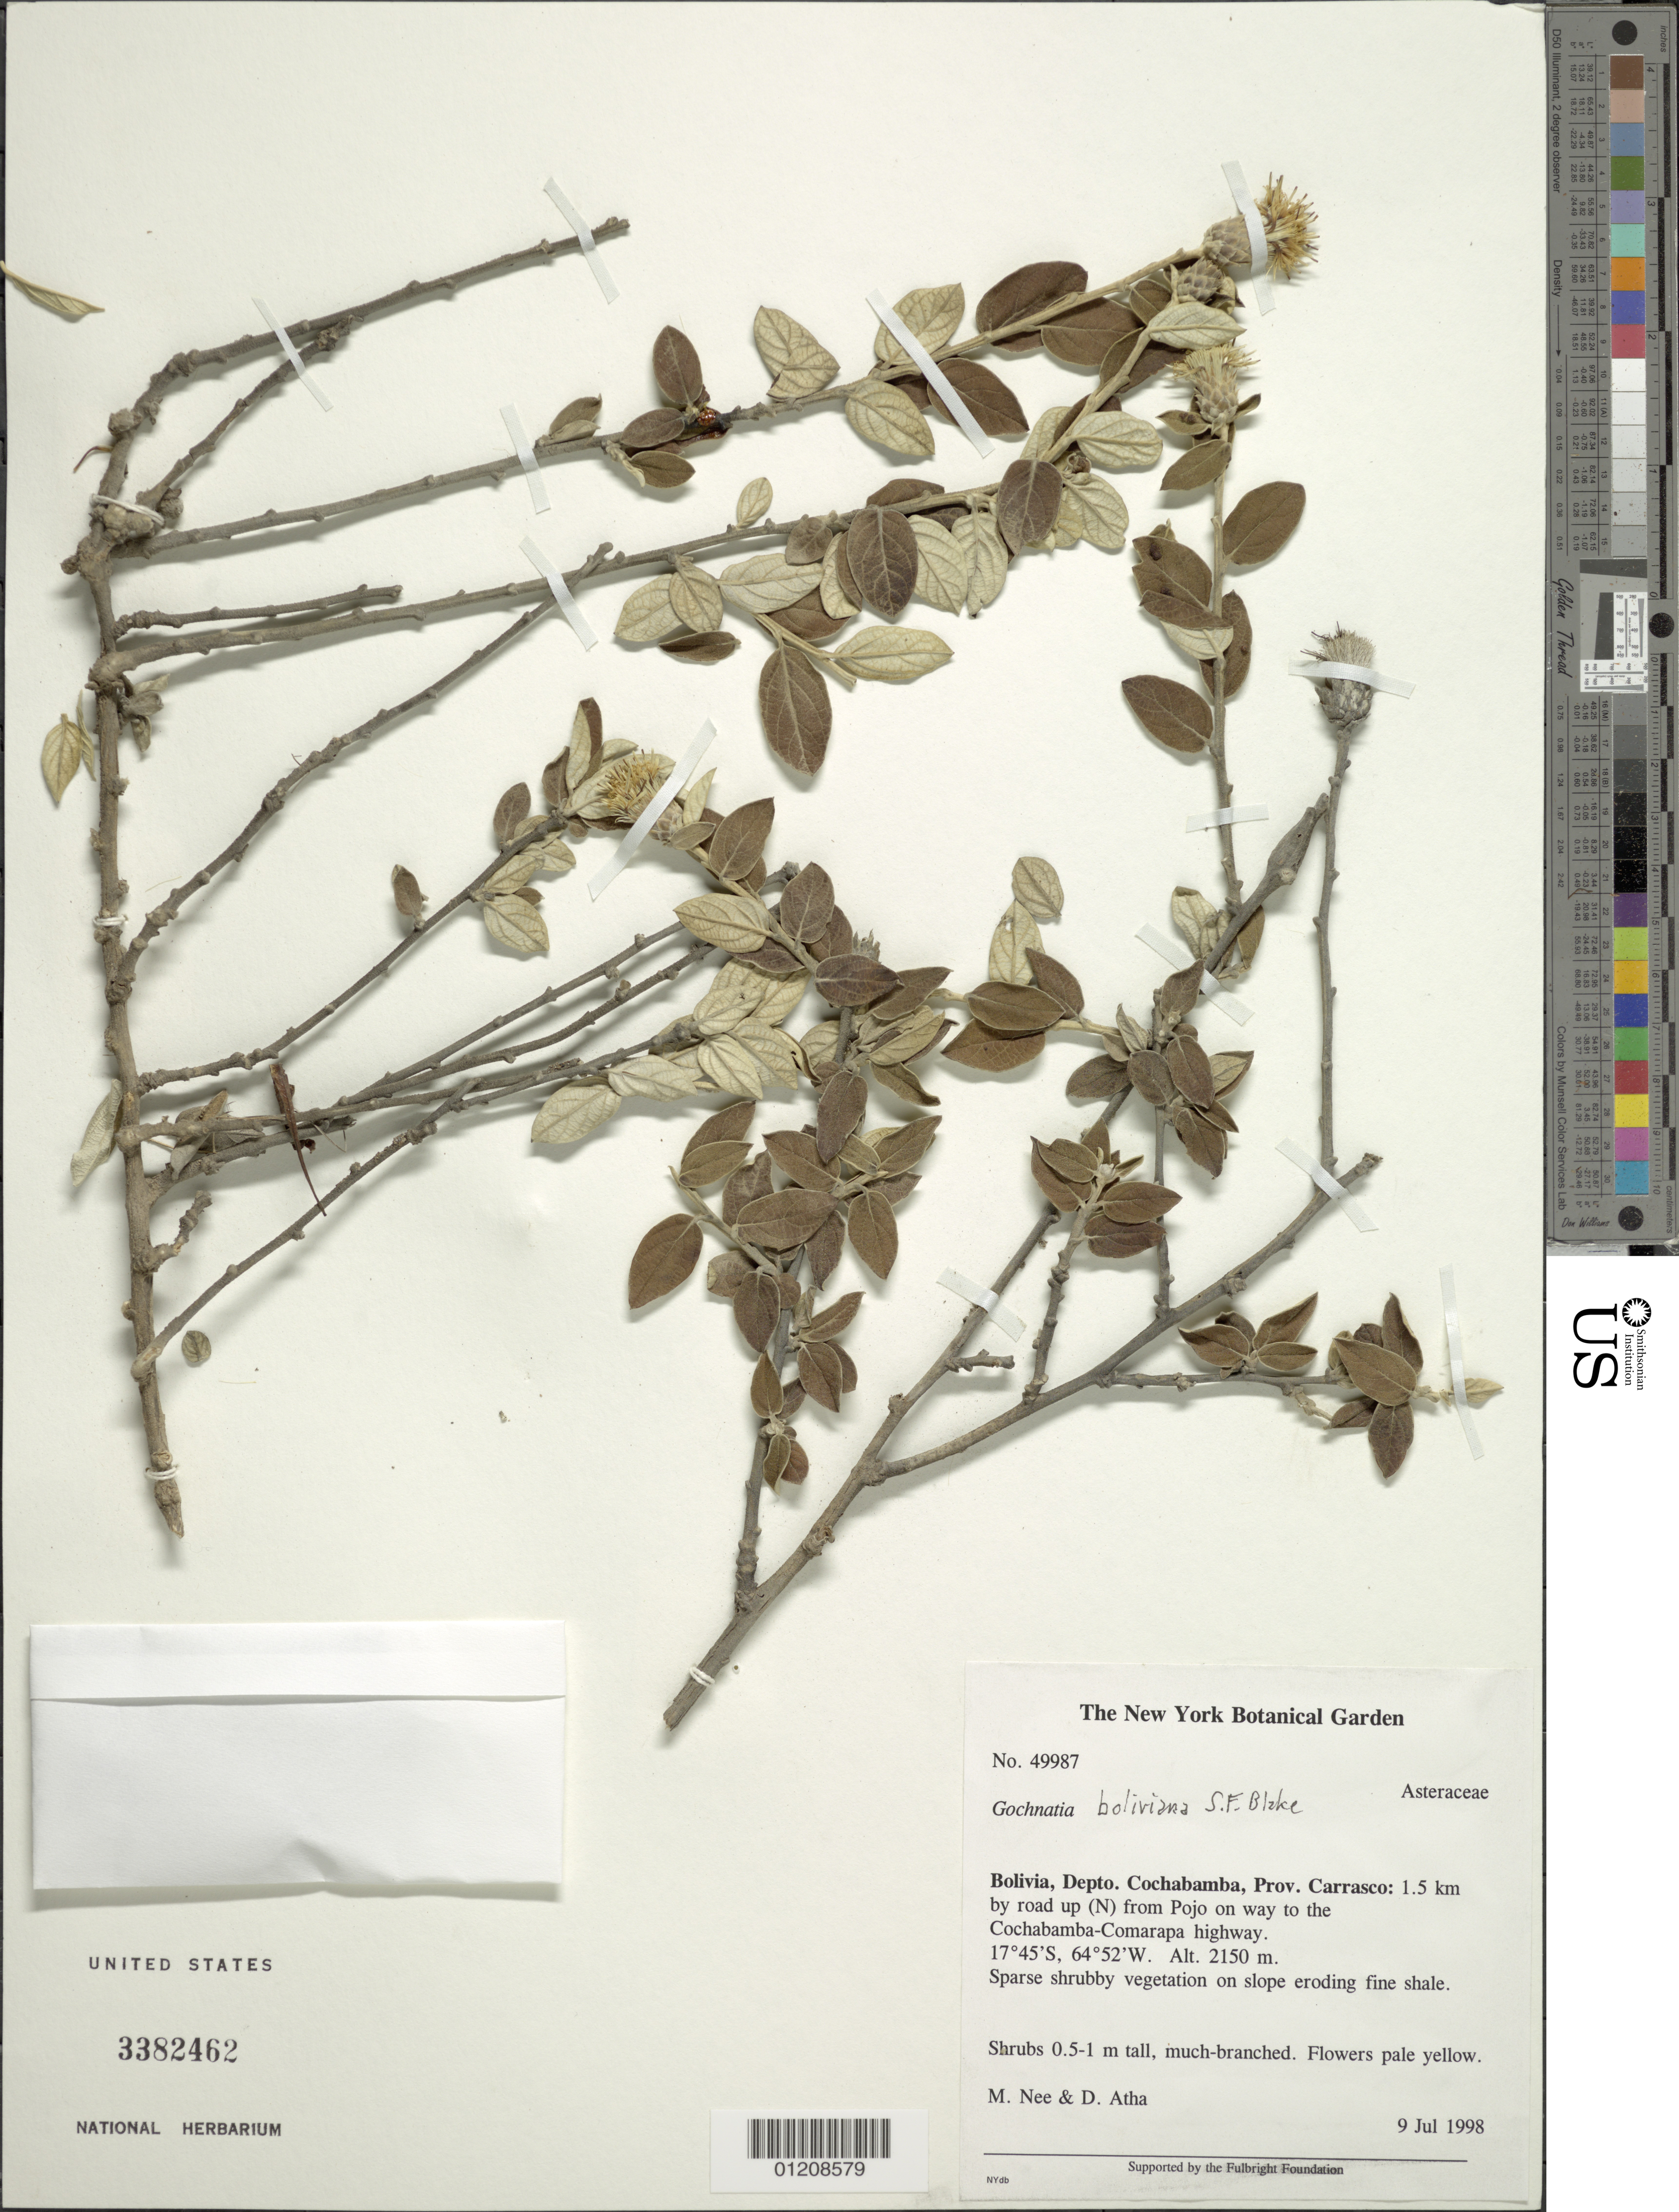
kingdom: Plantae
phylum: Tracheophyta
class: Magnoliopsida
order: Asterales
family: Asteraceae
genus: Gochnatia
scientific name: Gochnatia boliviana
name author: S.F. Blake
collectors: M. Nee & D. Atha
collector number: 49987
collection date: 1998-07-09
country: Bolivia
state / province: Cochabamba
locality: Prov. Carrasco: 1.5 km by road up (N) from Pojo on the way to the Cachabama-Camarapa highway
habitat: Sparse shrubby vegetation on slope eroding fine shale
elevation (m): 2150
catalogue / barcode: US 3382462